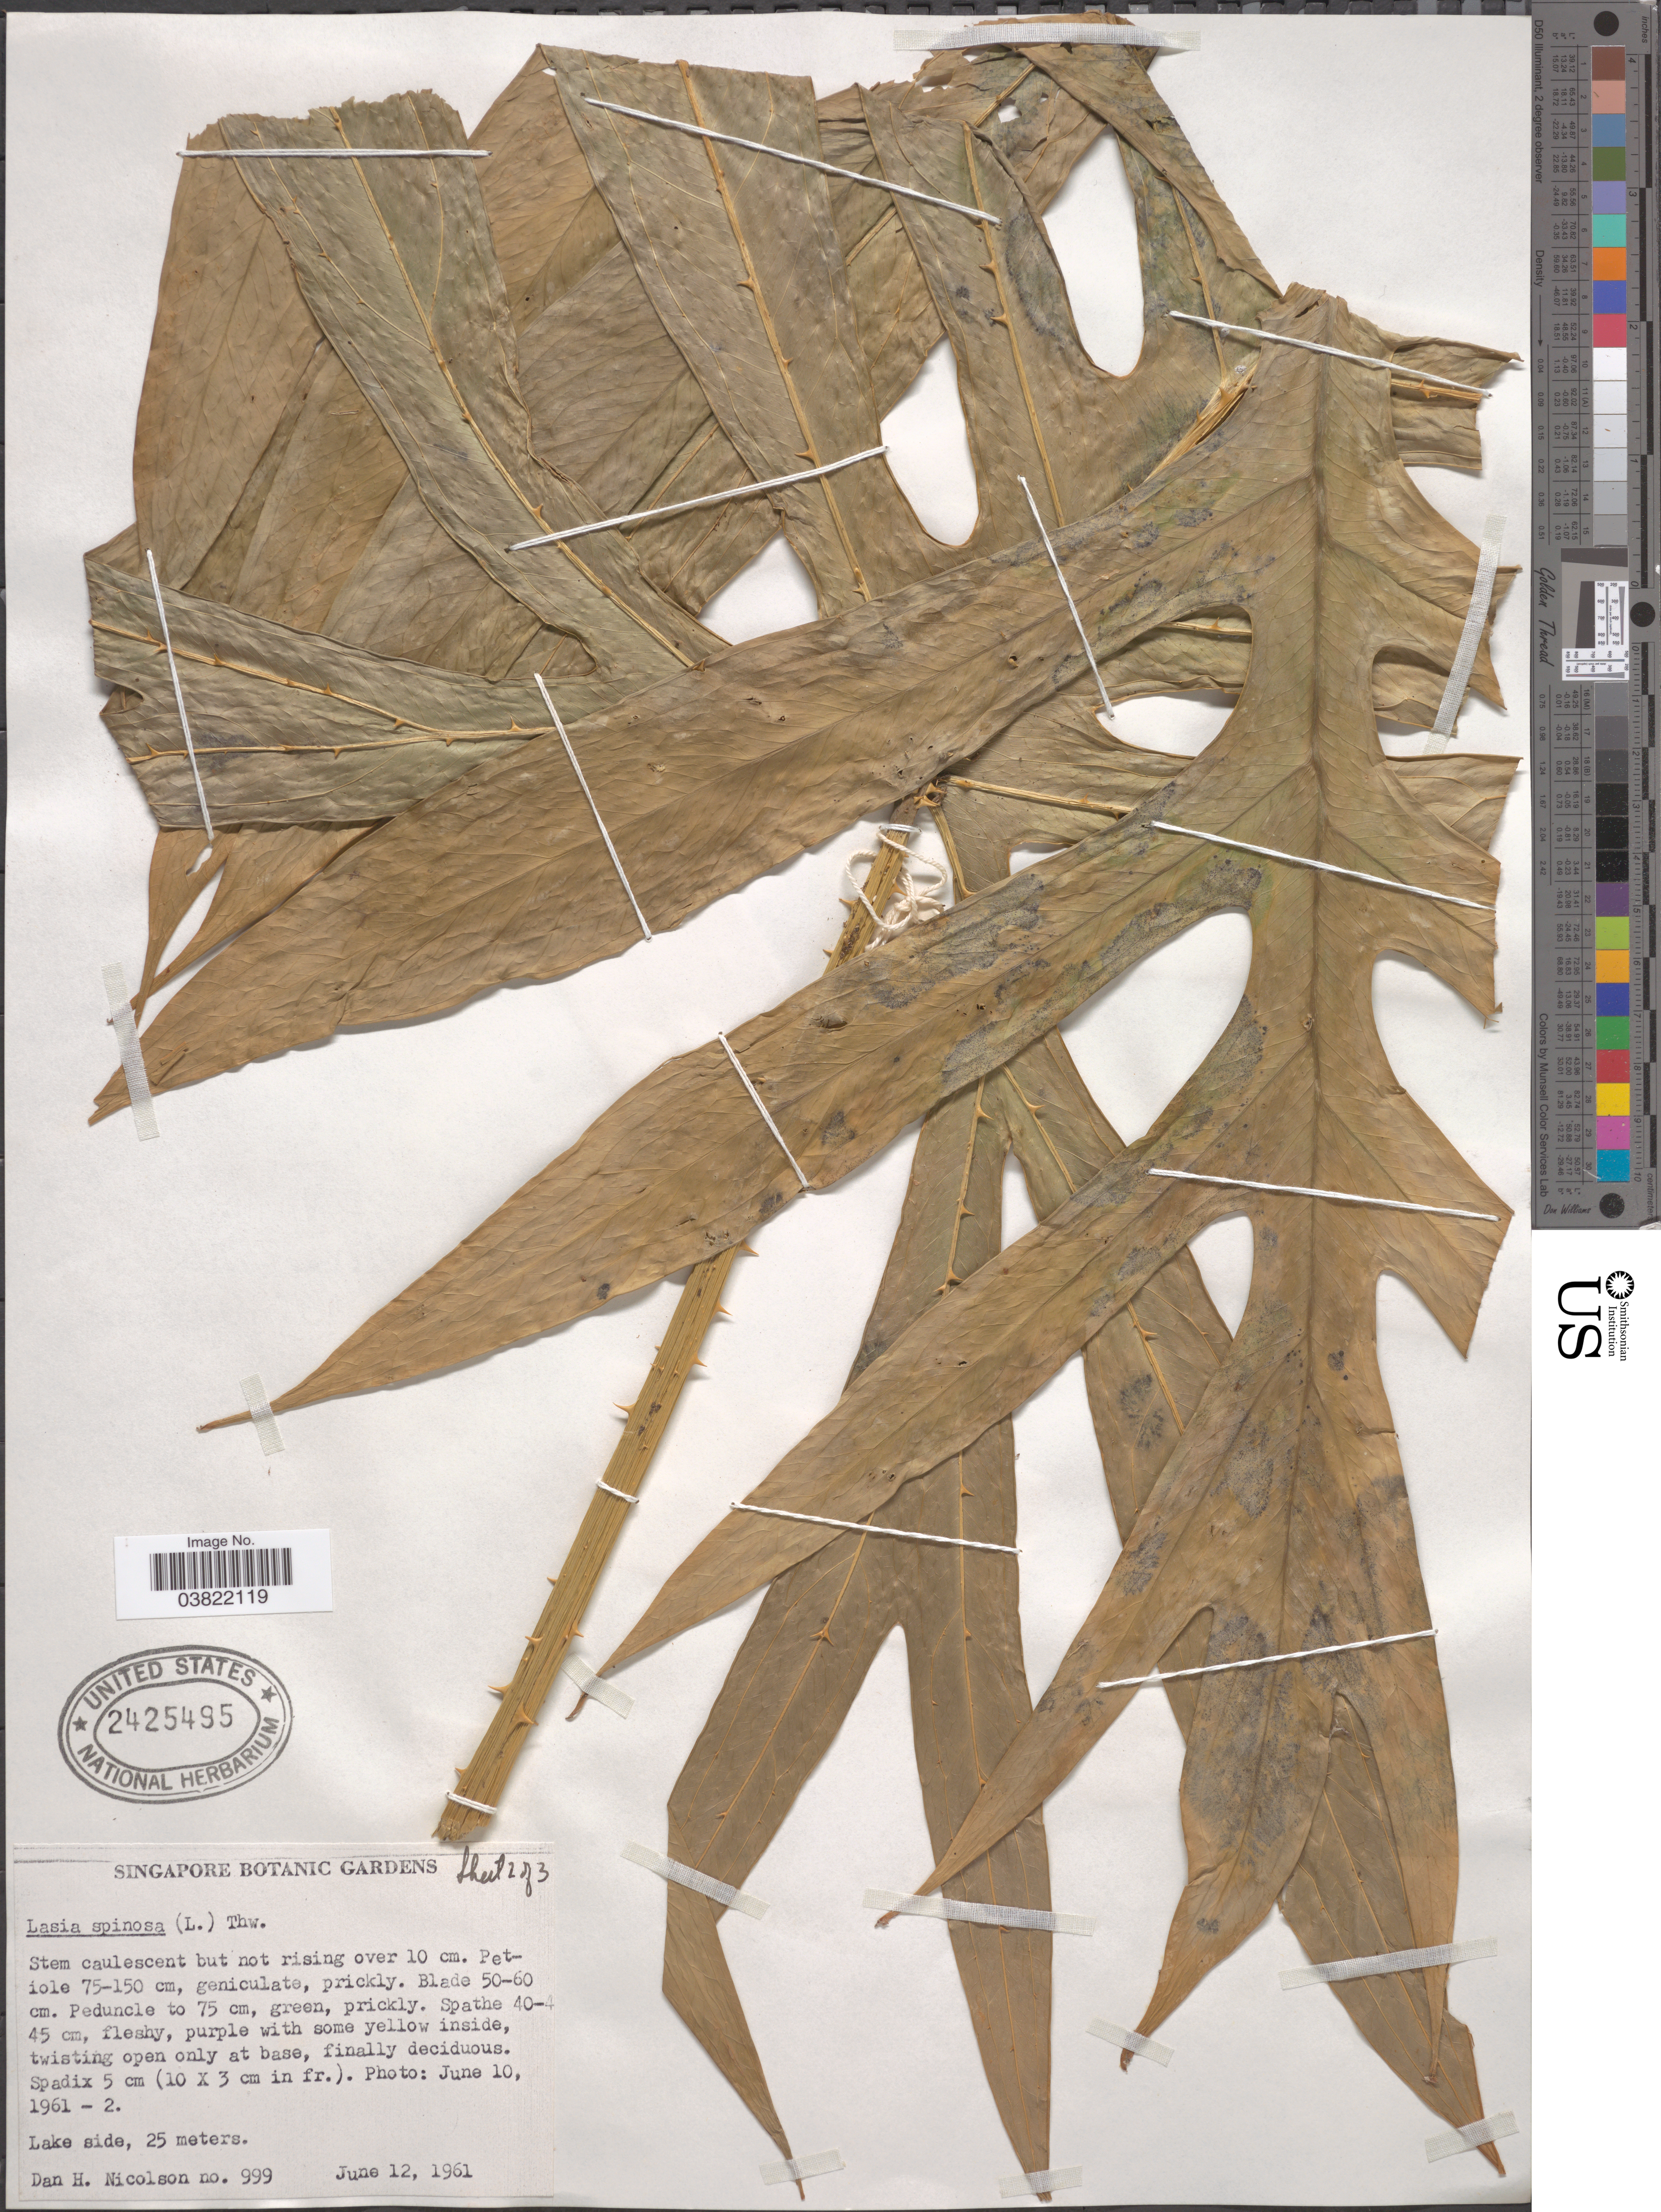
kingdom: Plantae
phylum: Tracheophyta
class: Liliopsida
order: Alismatales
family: Araceae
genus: Lasia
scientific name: Lasia spinosa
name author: (L.) Thwaites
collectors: D. H. Nicolson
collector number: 999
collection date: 1961-06-12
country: Singapore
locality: Singapore Botanic Gardens. Lake side.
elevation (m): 25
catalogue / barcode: US 2425495